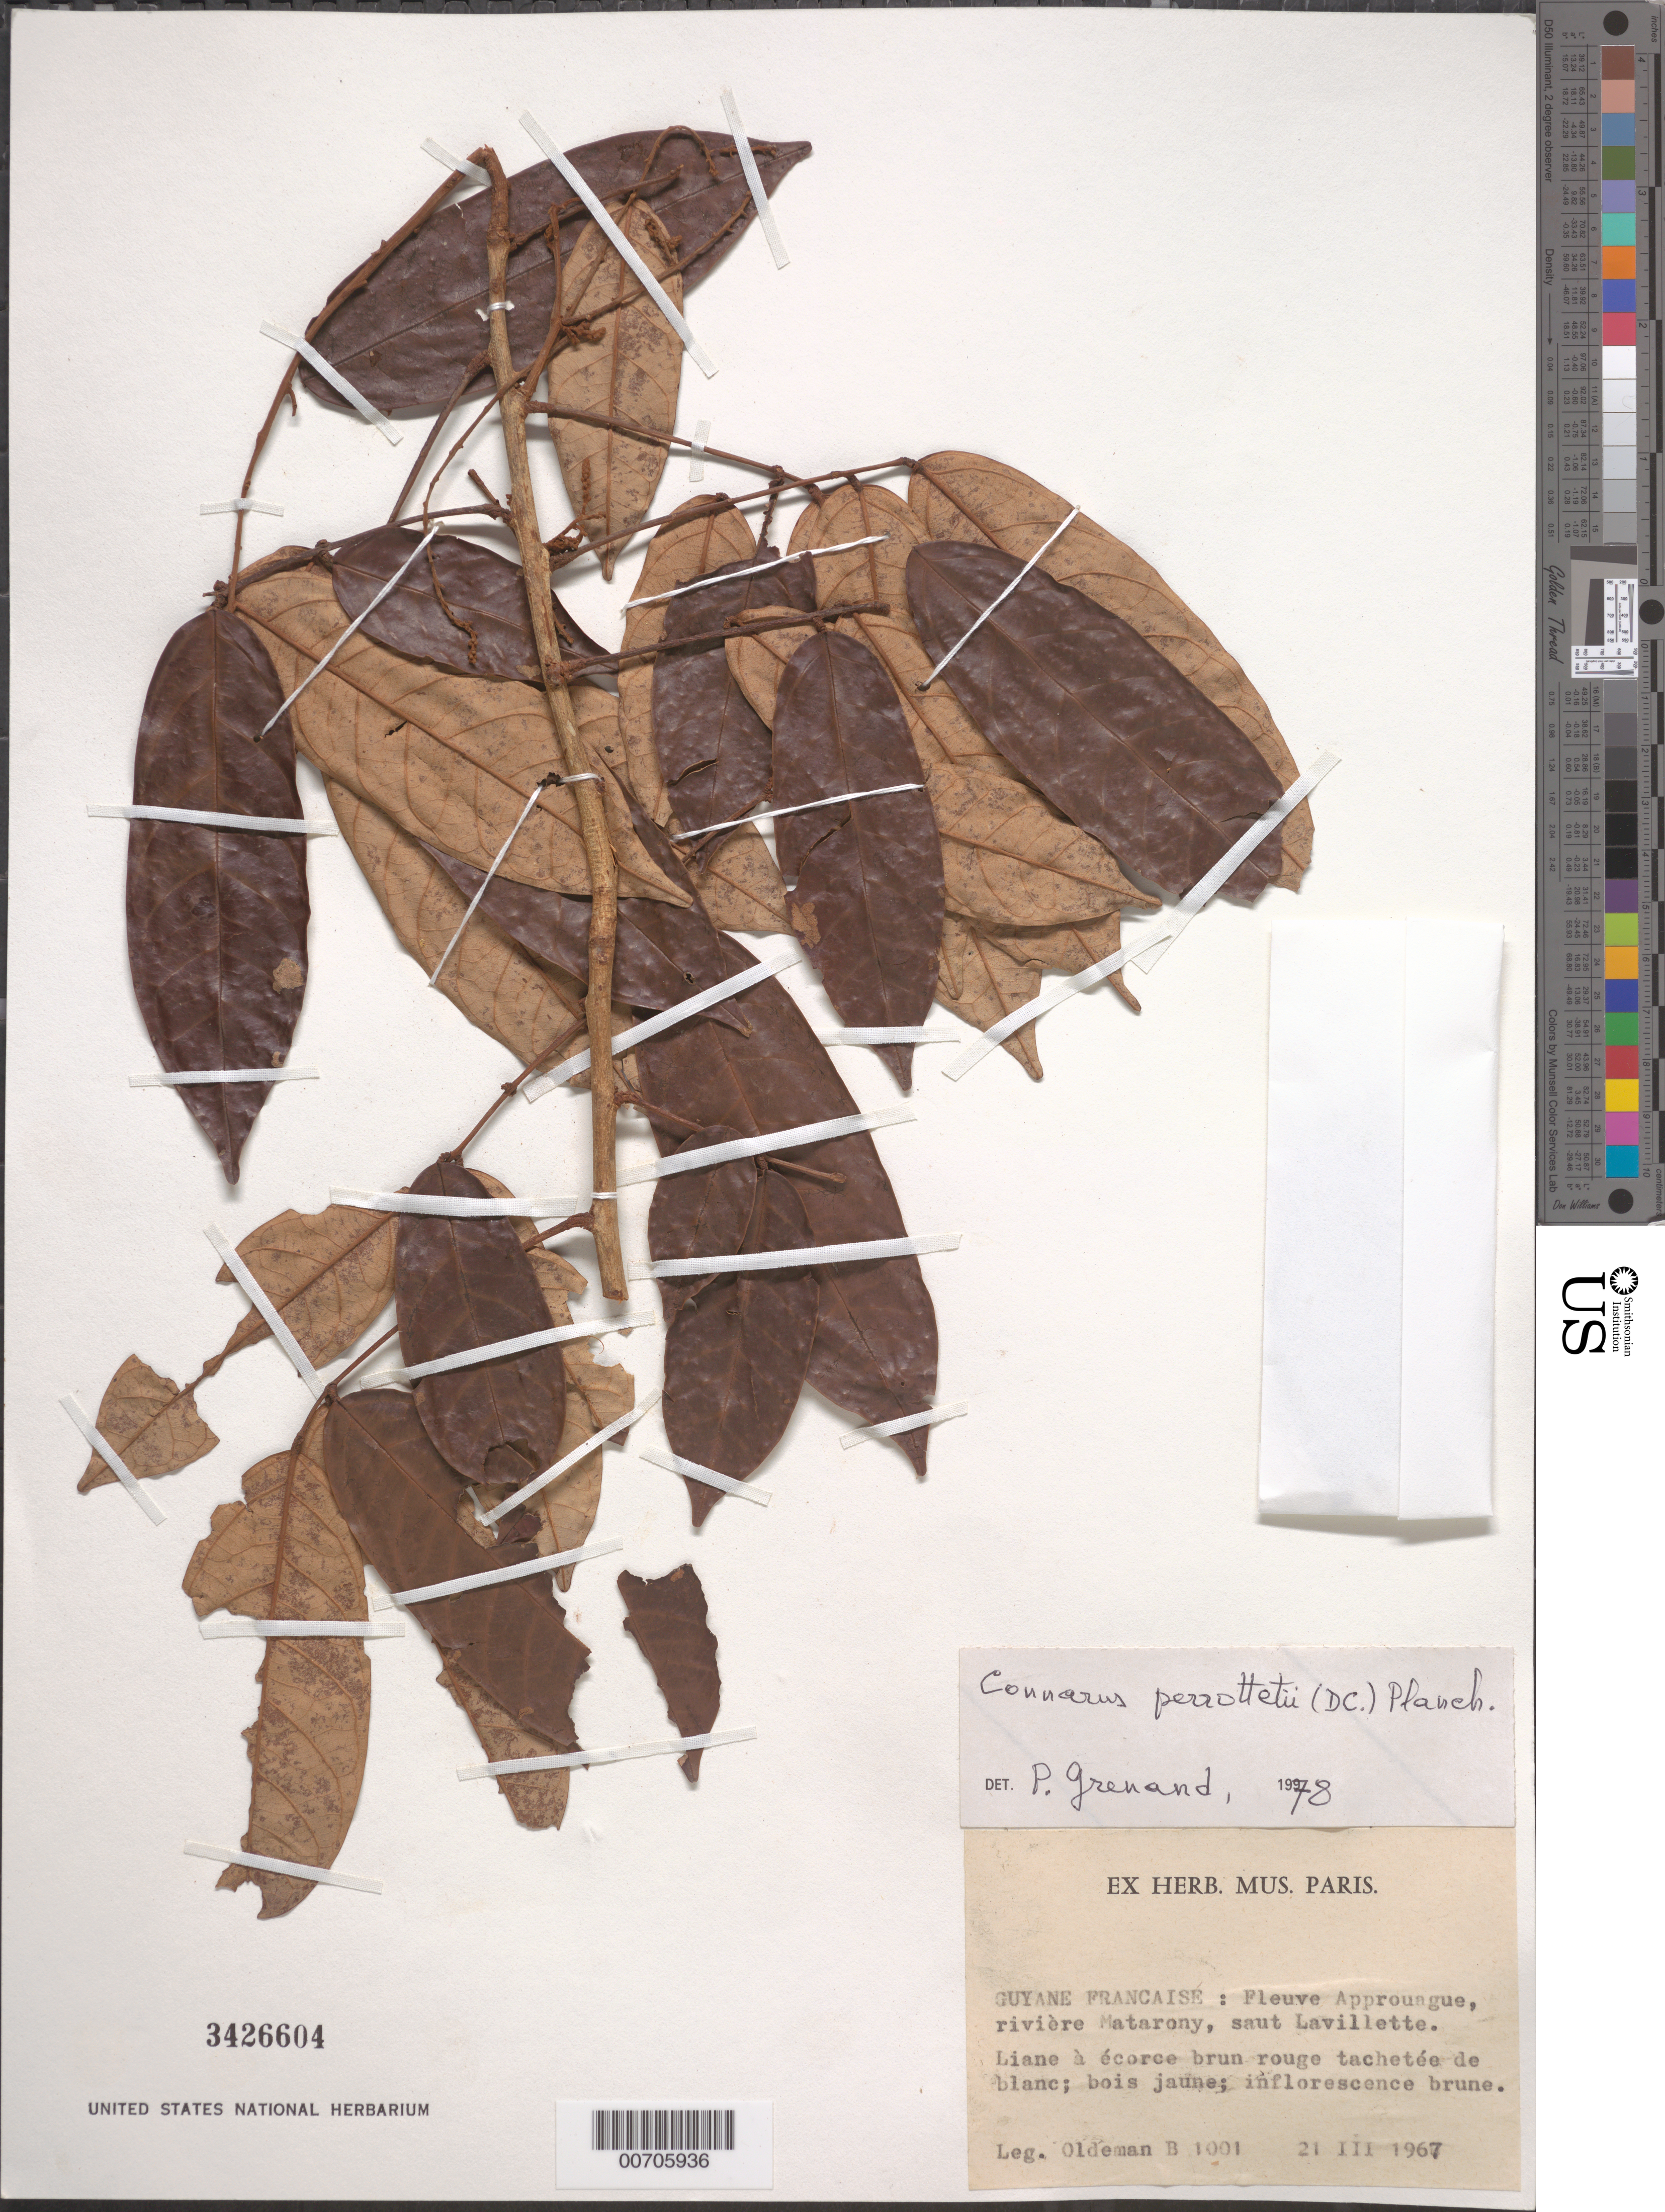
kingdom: Plantae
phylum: Tracheophyta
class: Magnoliopsida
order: Oxalidales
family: Connaraceae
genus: Connarus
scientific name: Connarus perrottetii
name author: (DC.) Planch.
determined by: Grenand, P.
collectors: R. Oldeman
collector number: B 1001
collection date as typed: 21-Mar-67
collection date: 1967-03-21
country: French Guiana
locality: Saut Laviolette, Fleuve Approuague, Riv. Matarony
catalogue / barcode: US 3426604